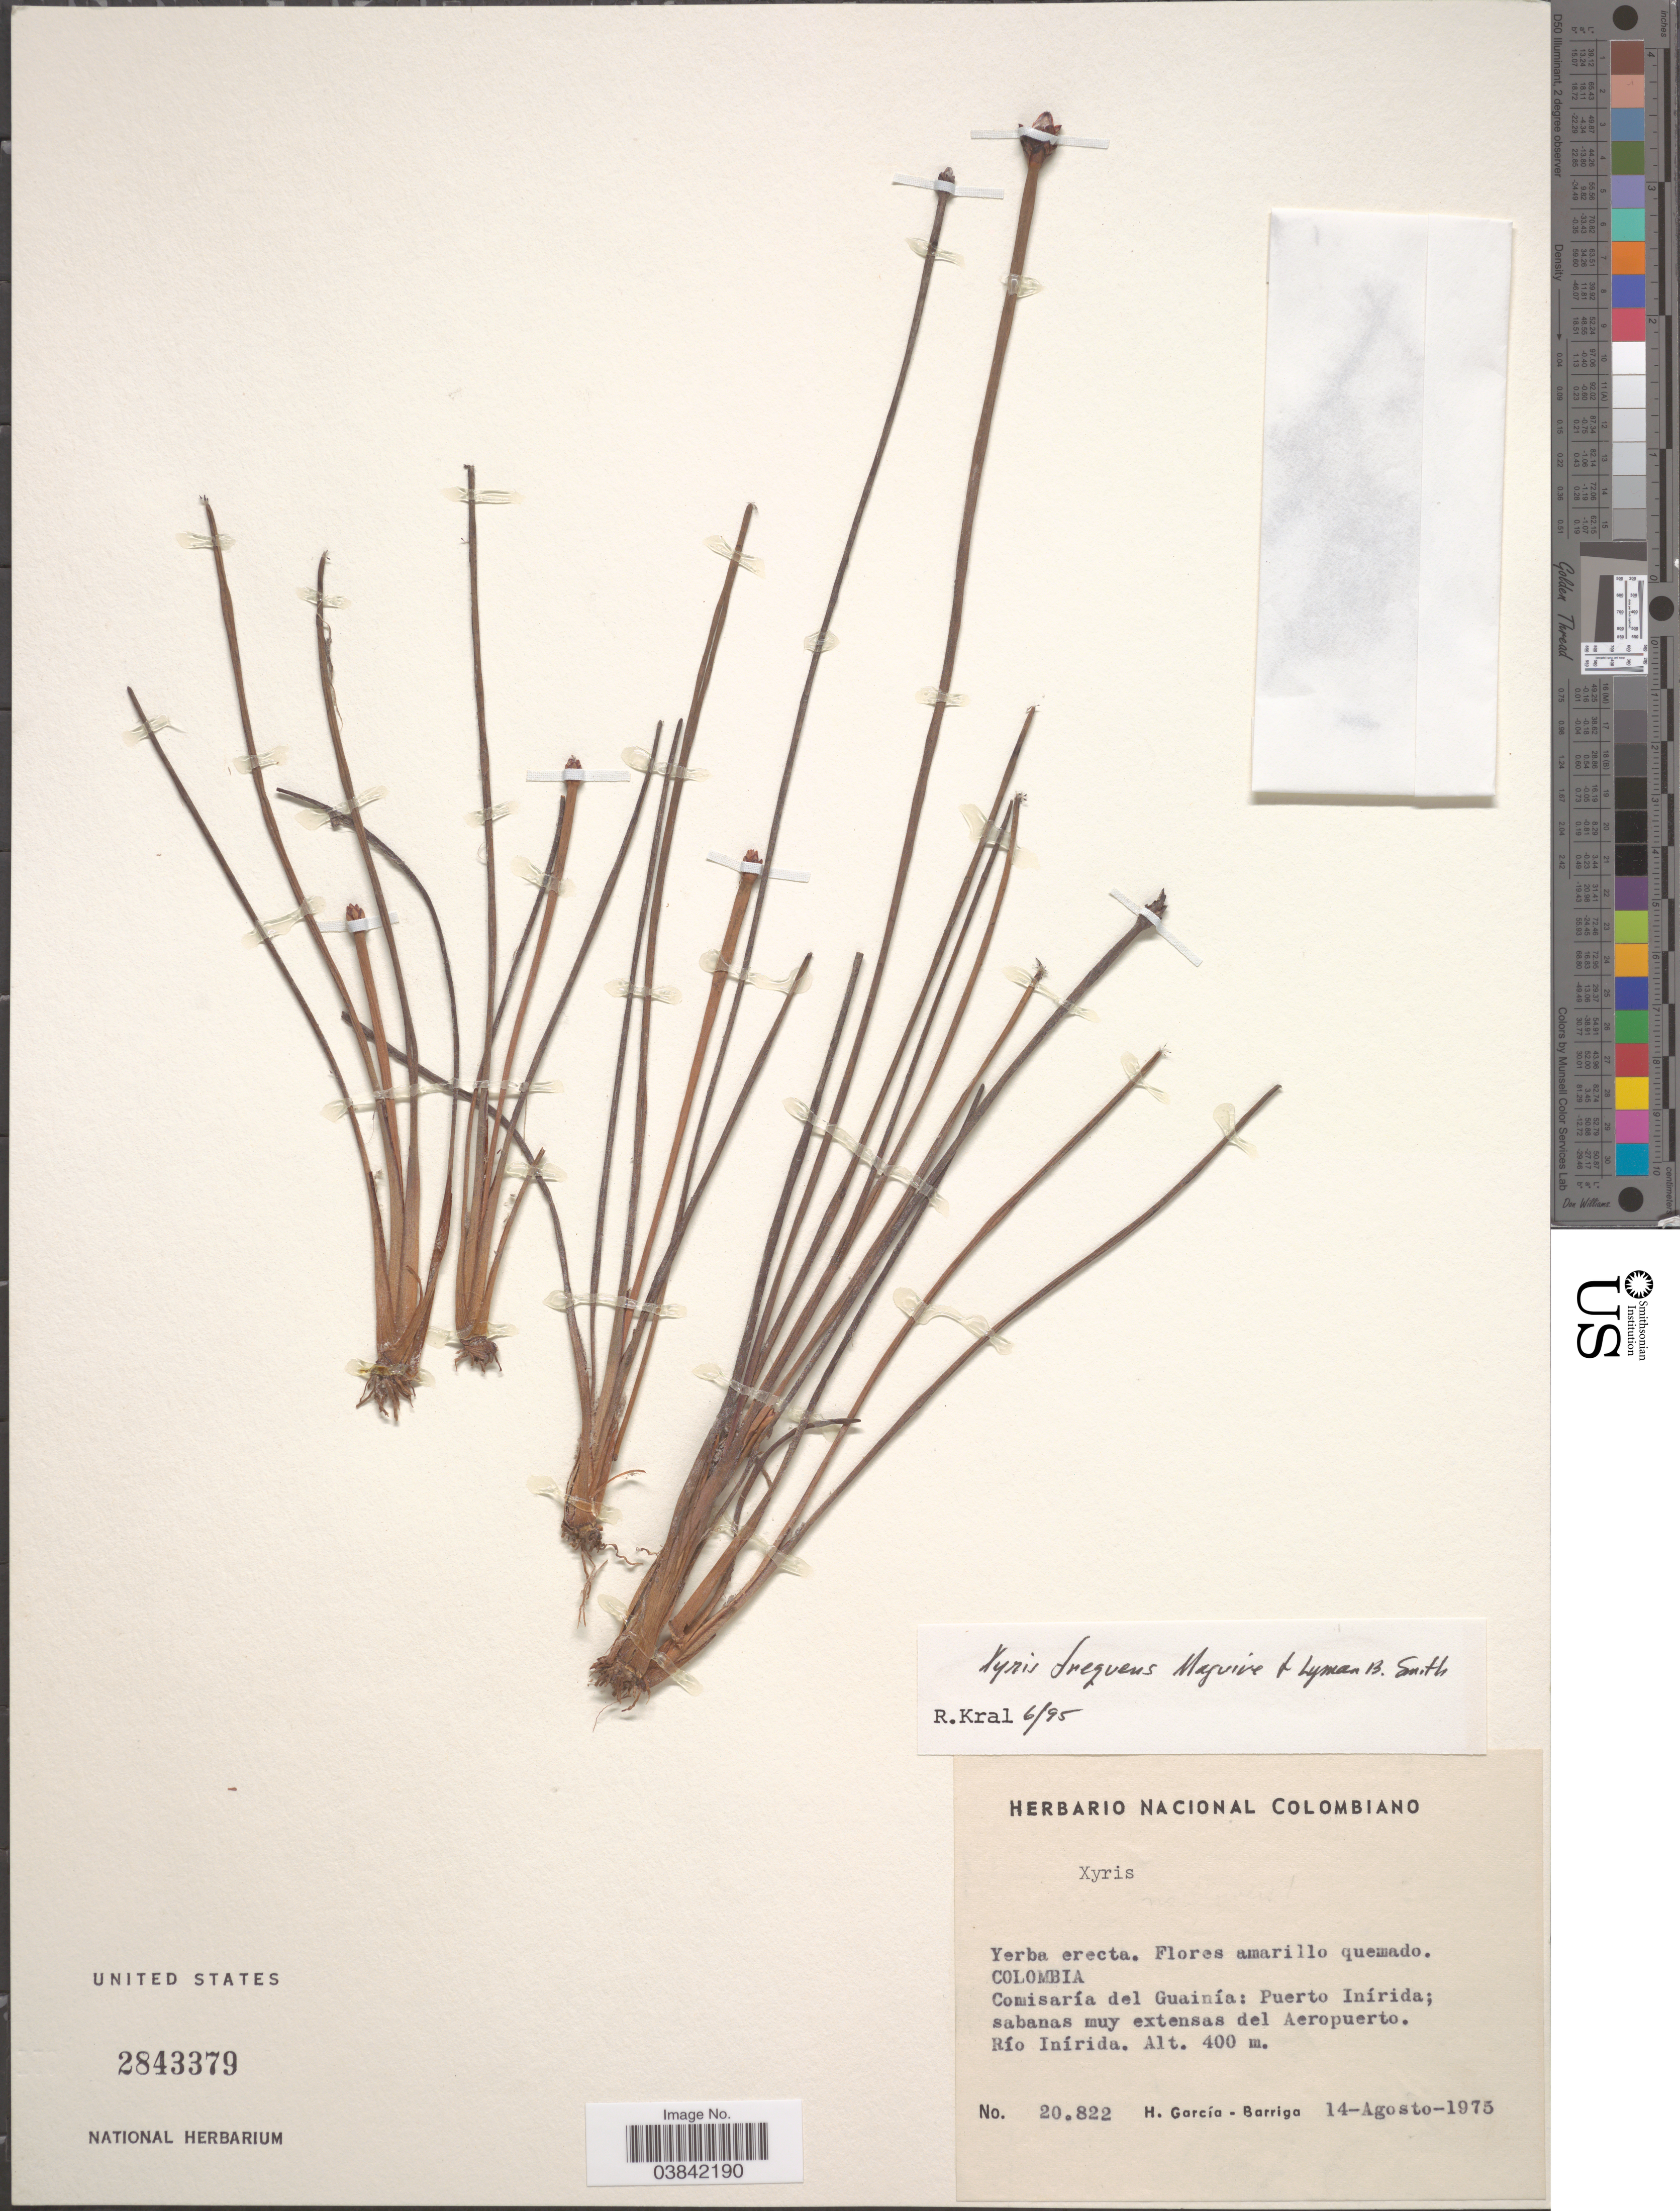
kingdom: Plantae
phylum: Tracheophyta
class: Liliopsida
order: Poales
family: Xyridaceae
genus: Xyris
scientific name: Xyris frondosa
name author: Maguire & L.B. Sm.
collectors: H. García Barriga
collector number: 20822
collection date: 1975-08-14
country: Colombia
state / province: Guainía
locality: Comisaría del Guainía: Puerto Inírida; sabanas muy extensas del Aeropuerto. Río Inírida.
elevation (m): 400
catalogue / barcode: US 2843379